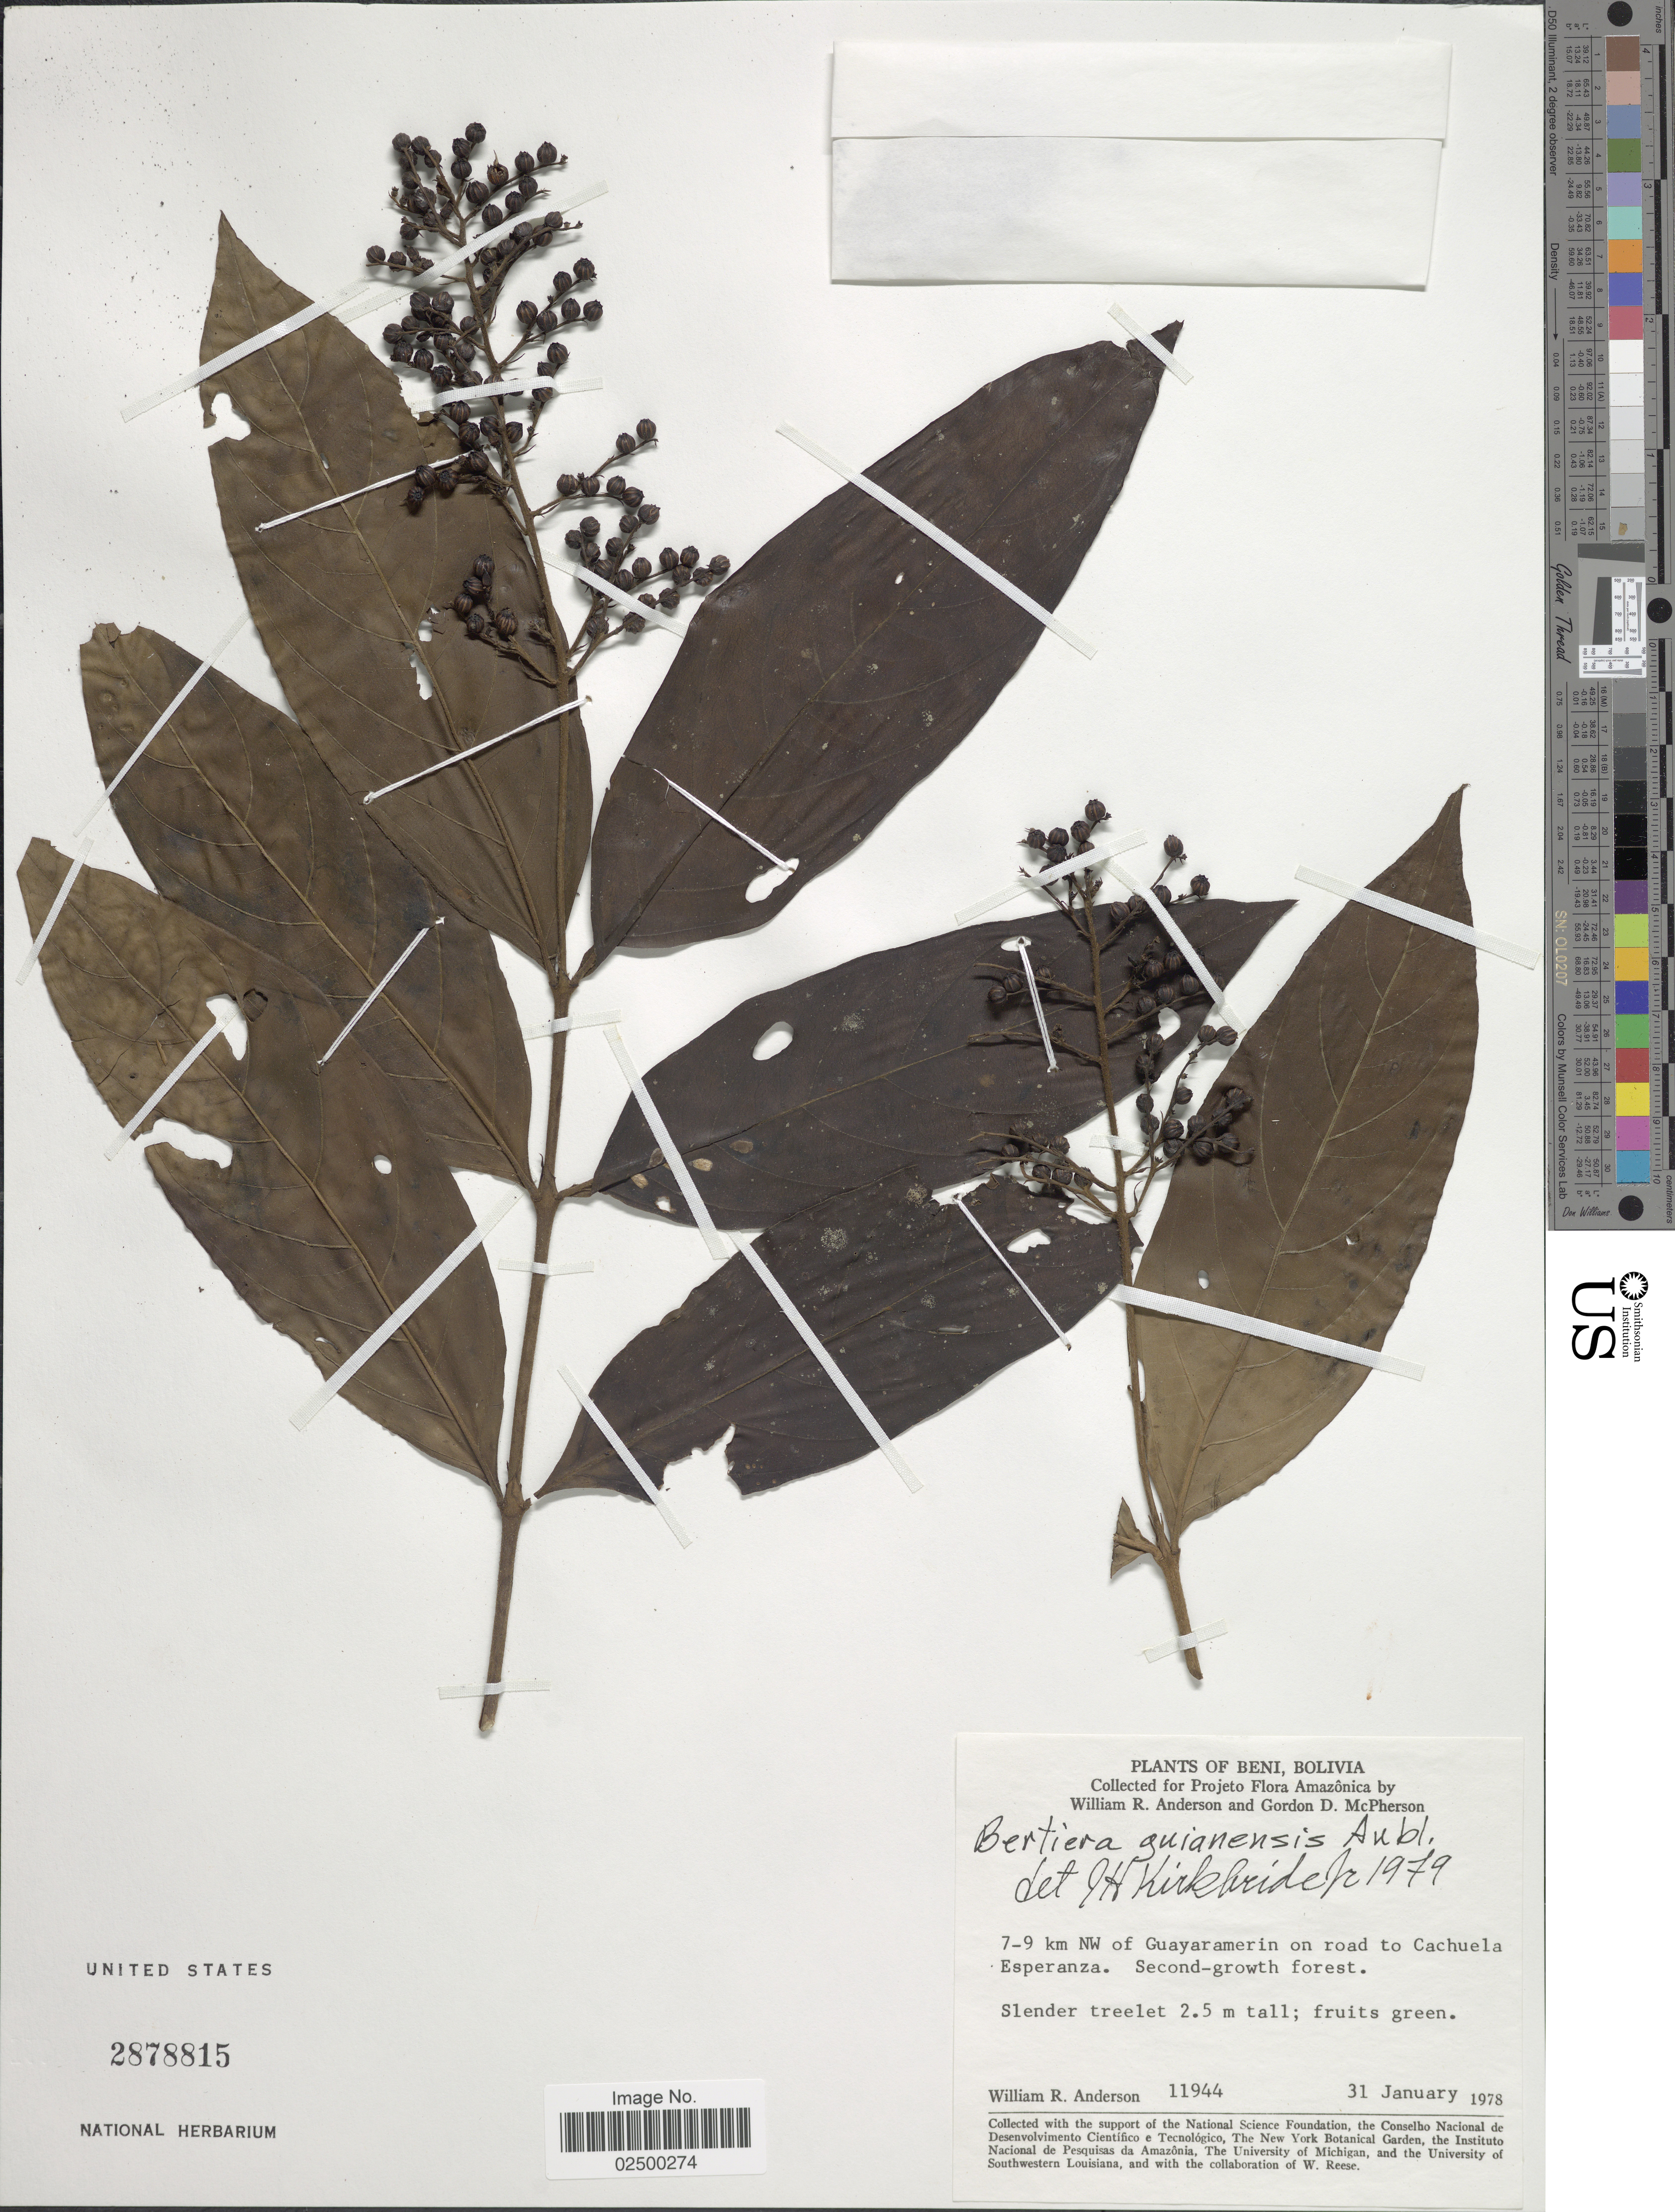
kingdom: Plantae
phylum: Tracheophyta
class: Magnoliopsida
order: Gentianales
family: Rubiaceae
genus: Bertiera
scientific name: Bertiera guianensis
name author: Aubl.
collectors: W. R. Anderson & G. D. McPherson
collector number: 11944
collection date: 1978-01-31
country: Bolivia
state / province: Beni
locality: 7-9 km NW of Guayaramerin on road to Cachuela Esperanza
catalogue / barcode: US 2878815